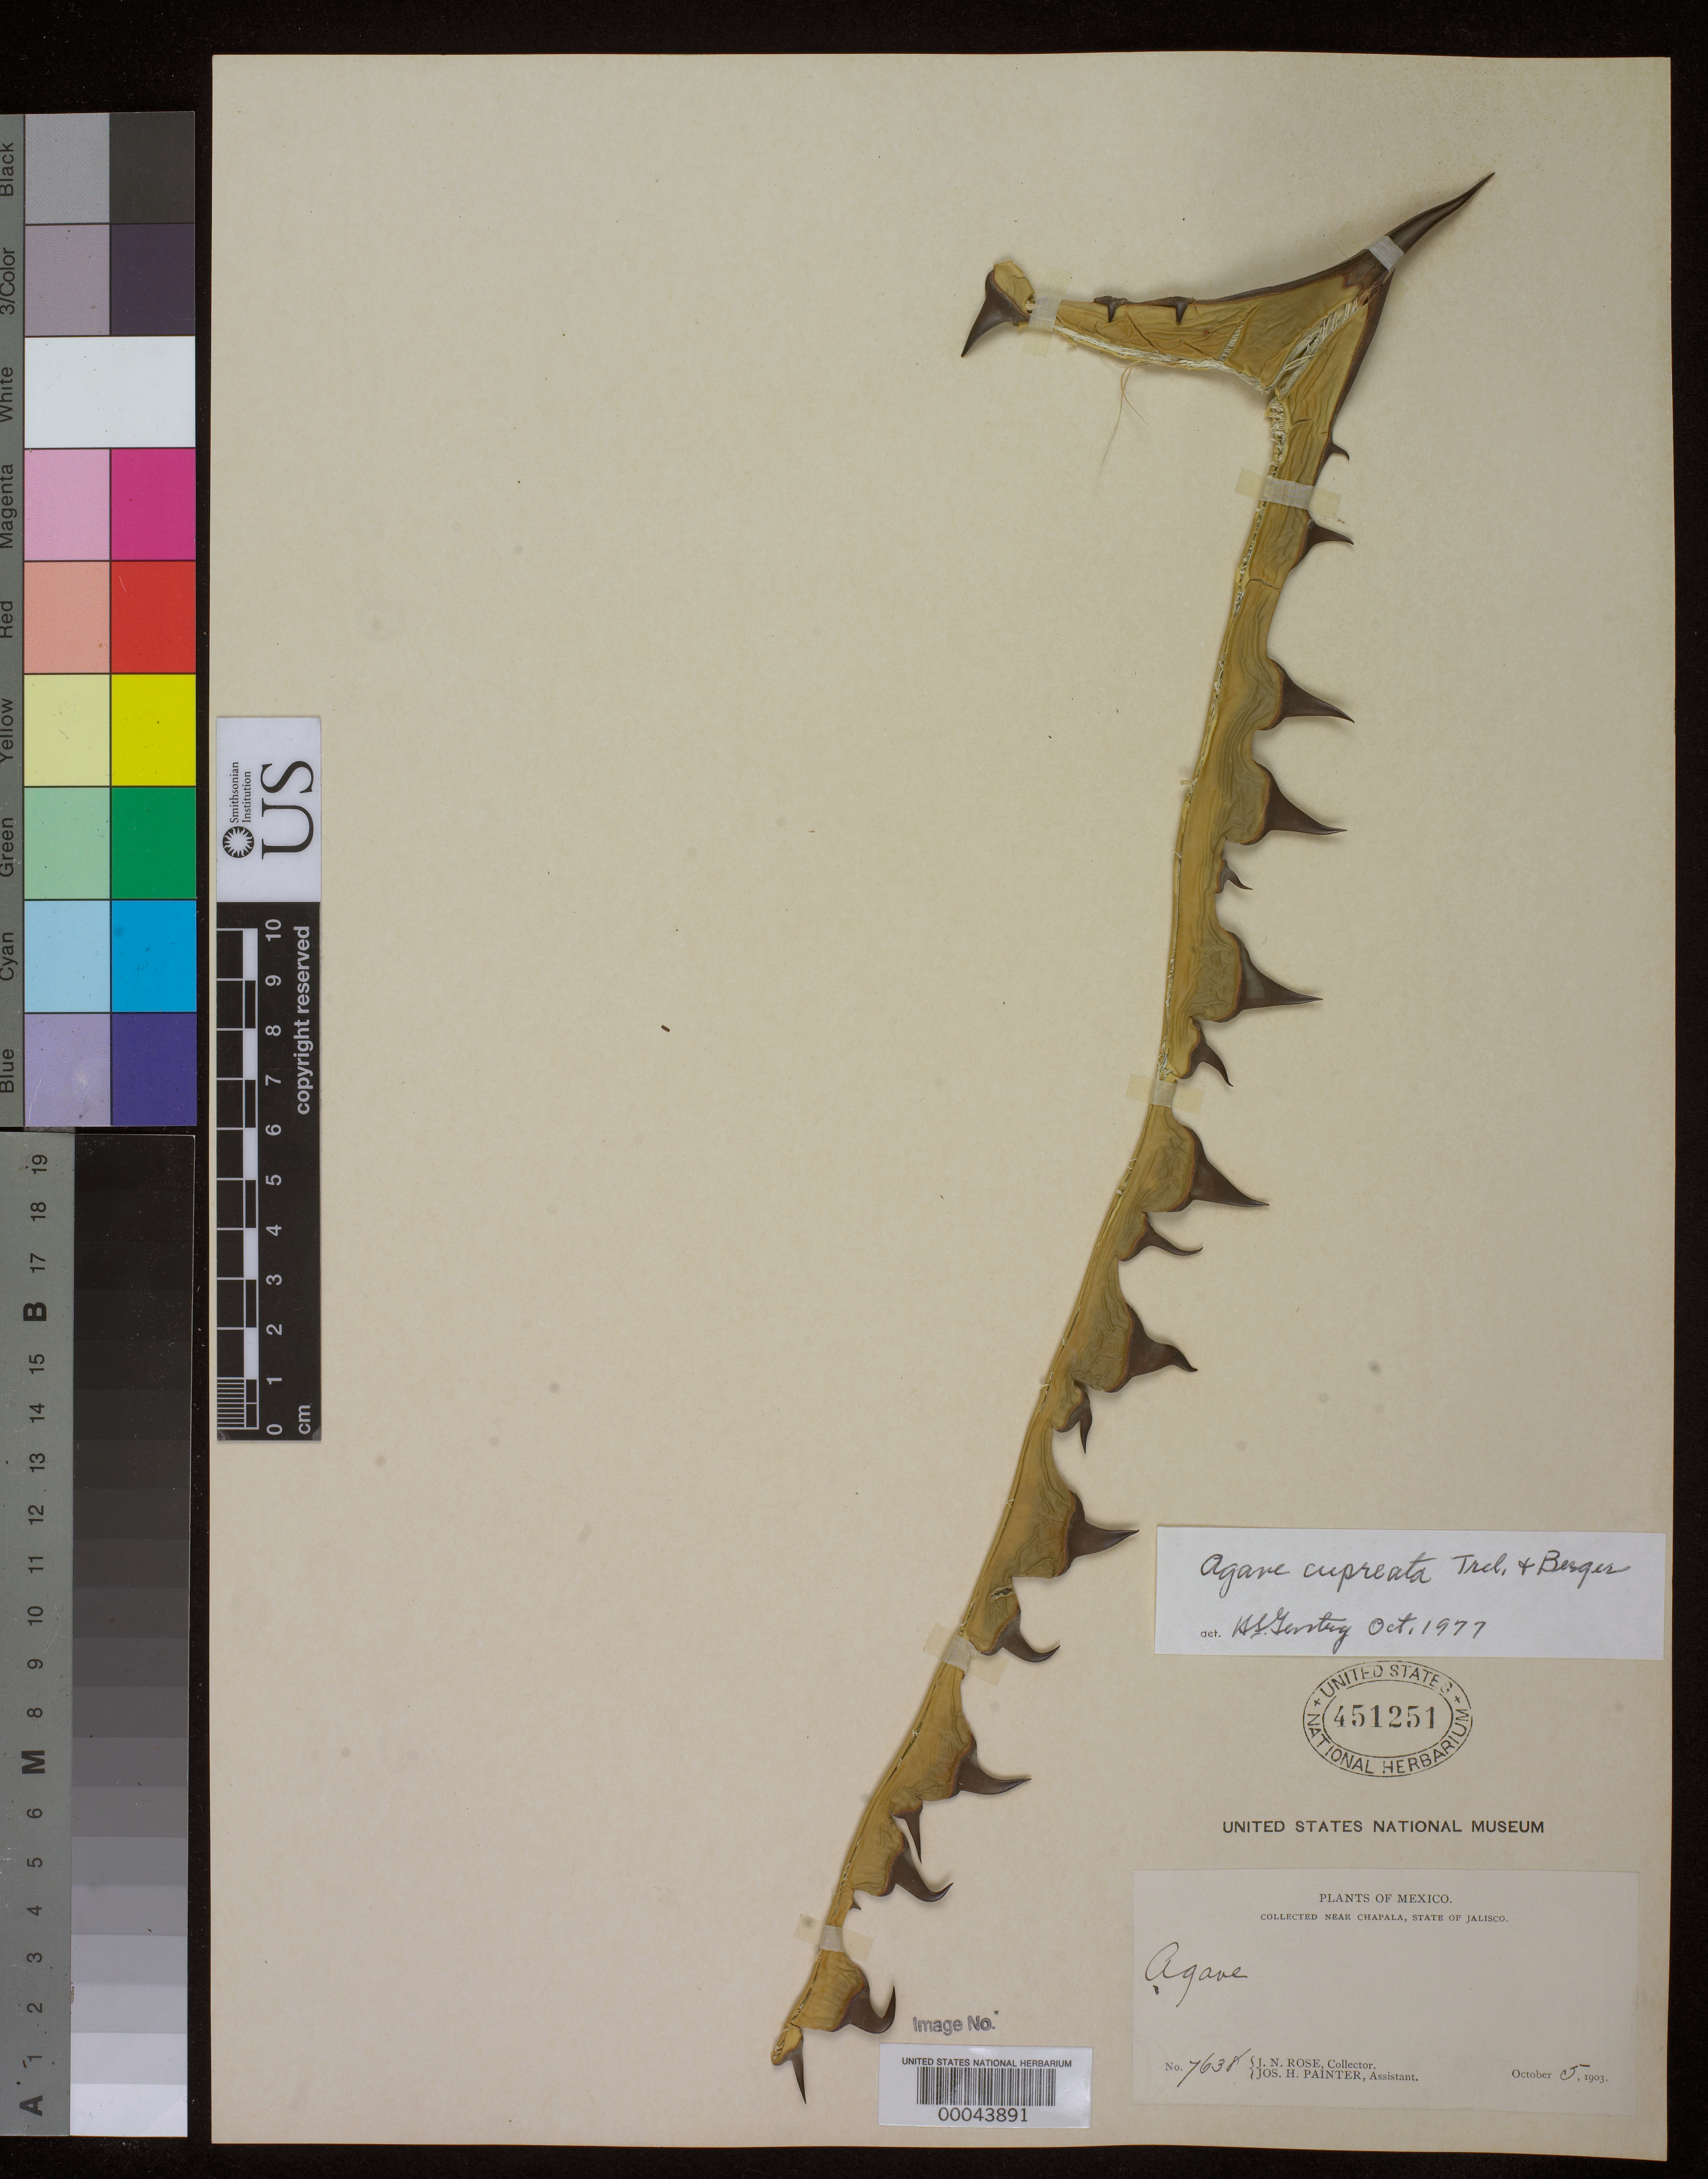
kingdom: Plantae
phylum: Tracheophyta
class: Liliopsida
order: Asparagales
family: Asparagaceae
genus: Agave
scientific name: Agave cupreata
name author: Trel. & A. Berger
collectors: J. N. Rose & J. H. Painter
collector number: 7638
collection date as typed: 05 Oct 1903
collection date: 1903-10-05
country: Mexico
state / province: Jalisco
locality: Near Chapala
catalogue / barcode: US 451251